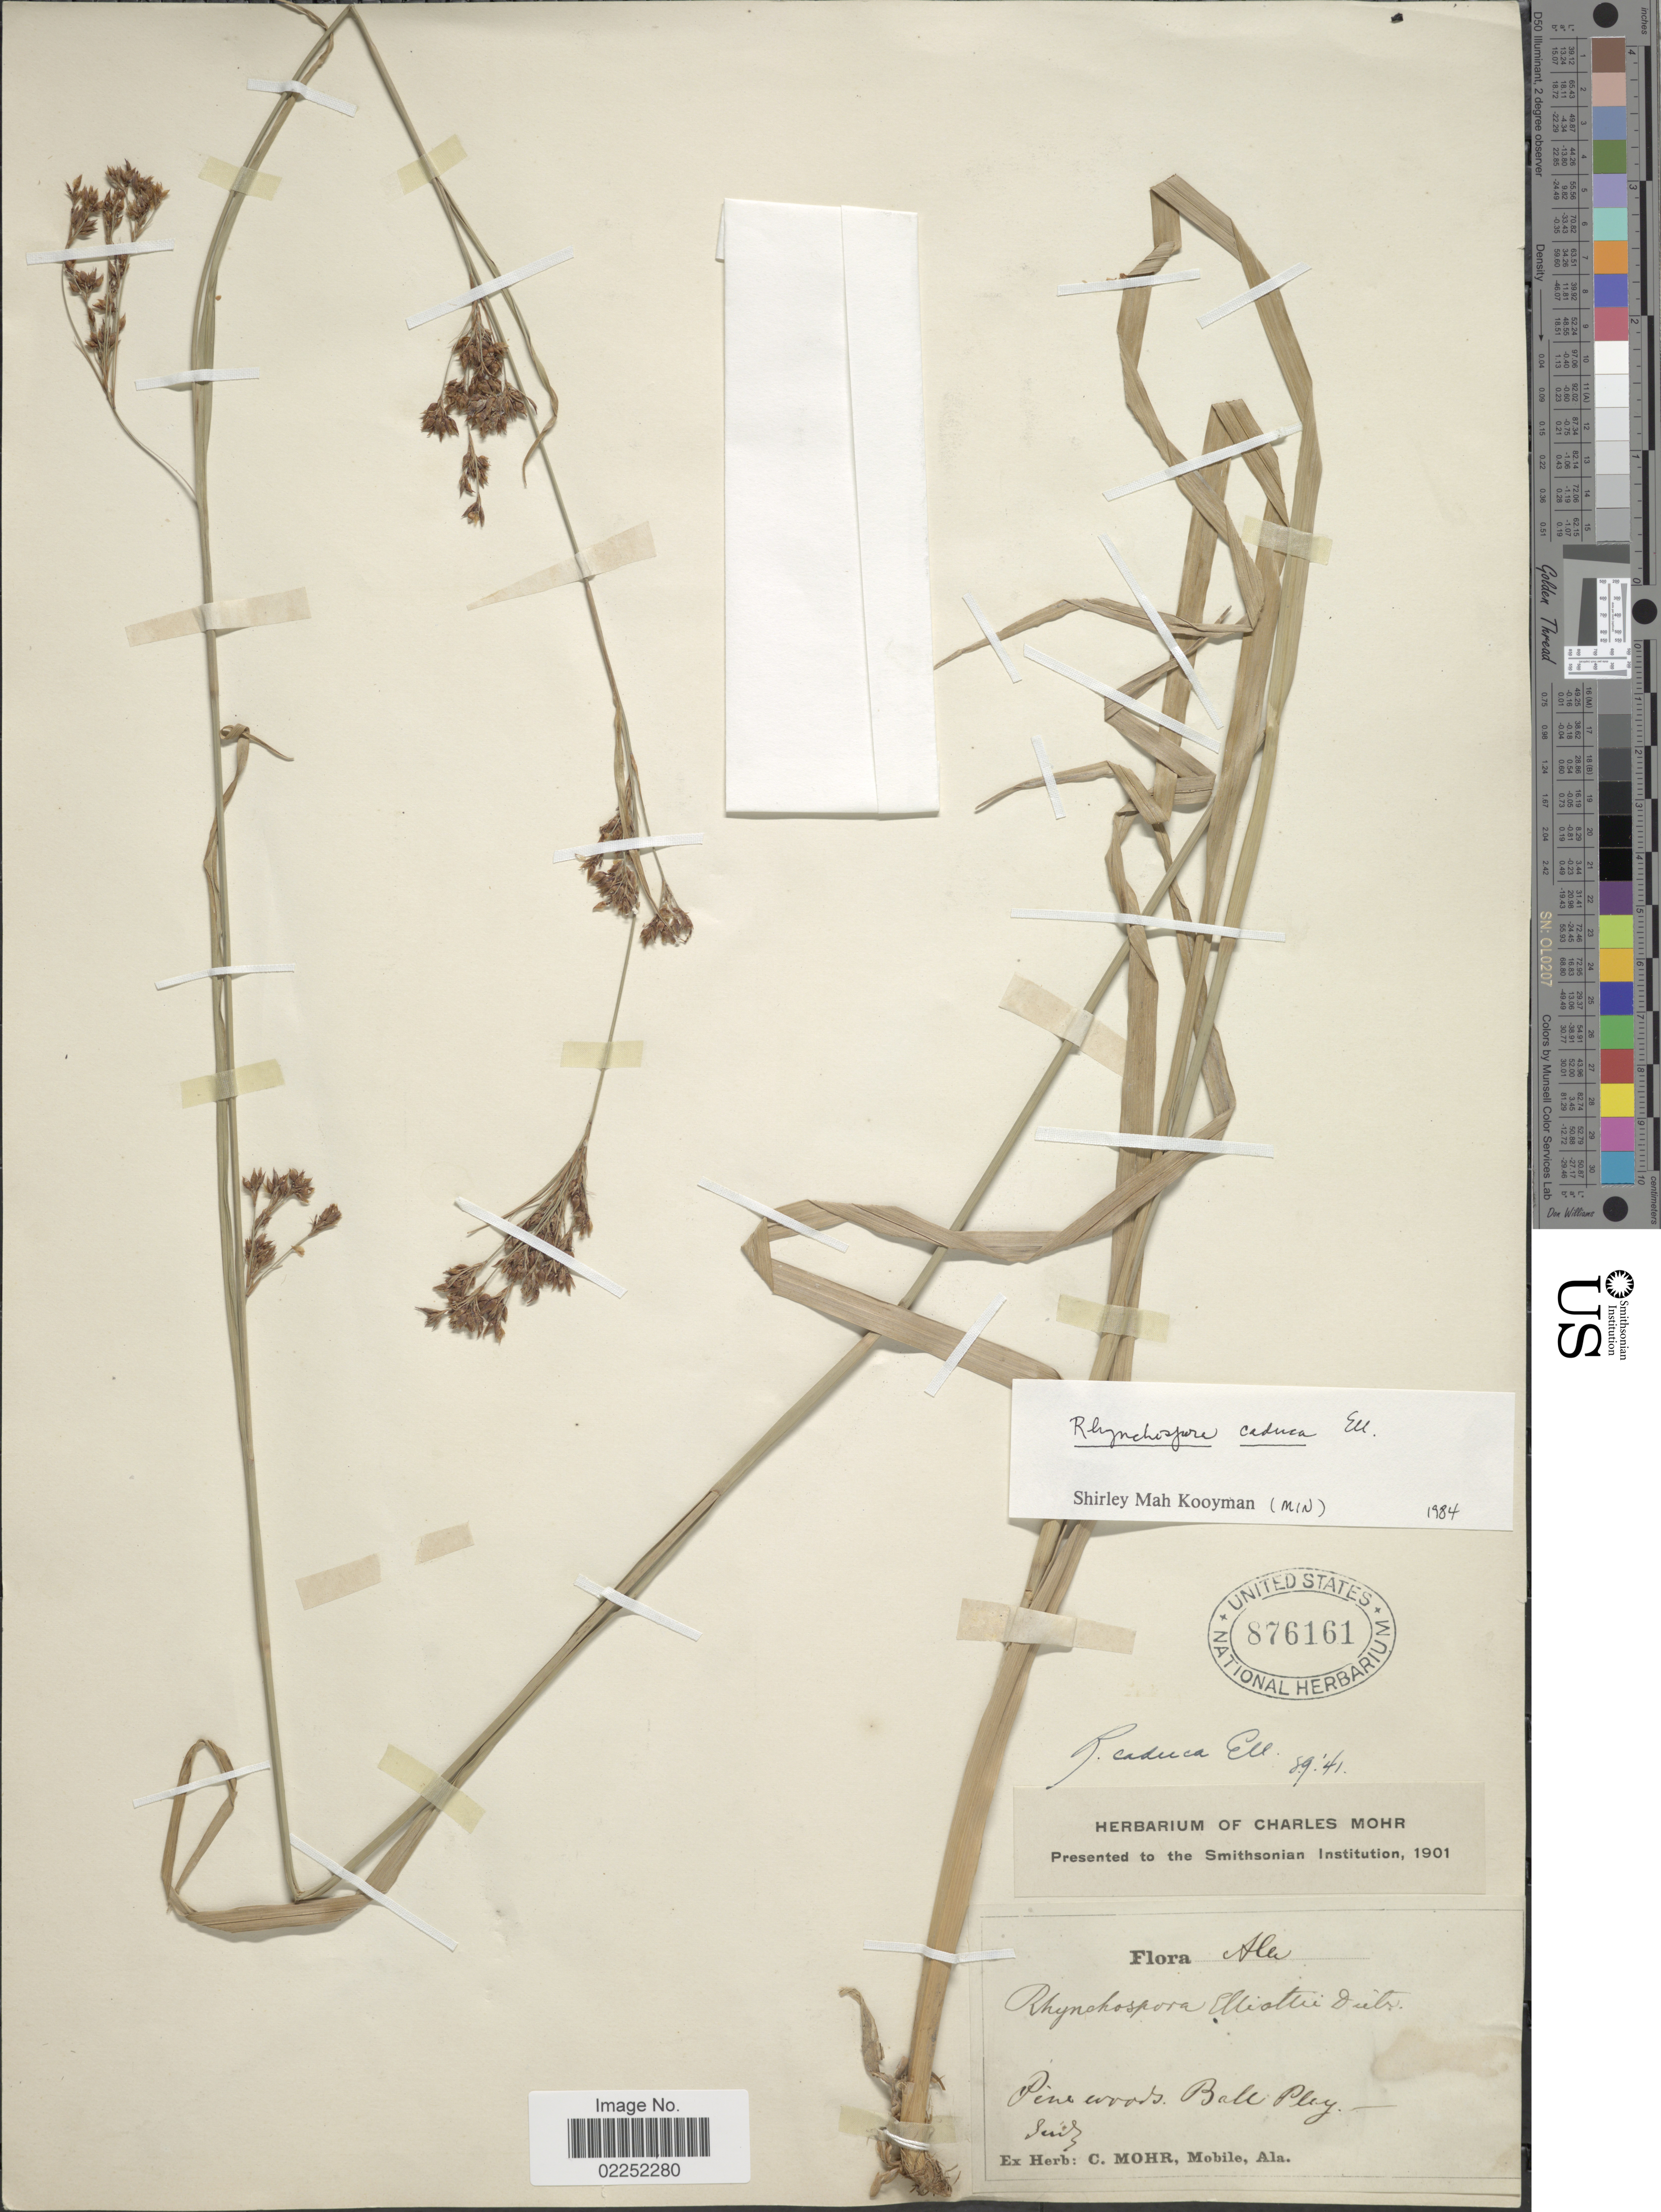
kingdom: Plantae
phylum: Tracheophyta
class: Liliopsida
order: Poales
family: Cyperaceae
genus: Rhynchospora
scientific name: Rhynchospora caduca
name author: Elliott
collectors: ex herb. C. Mohr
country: United States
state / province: Alabama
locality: Pine woods, Ball Play.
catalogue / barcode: US 876161